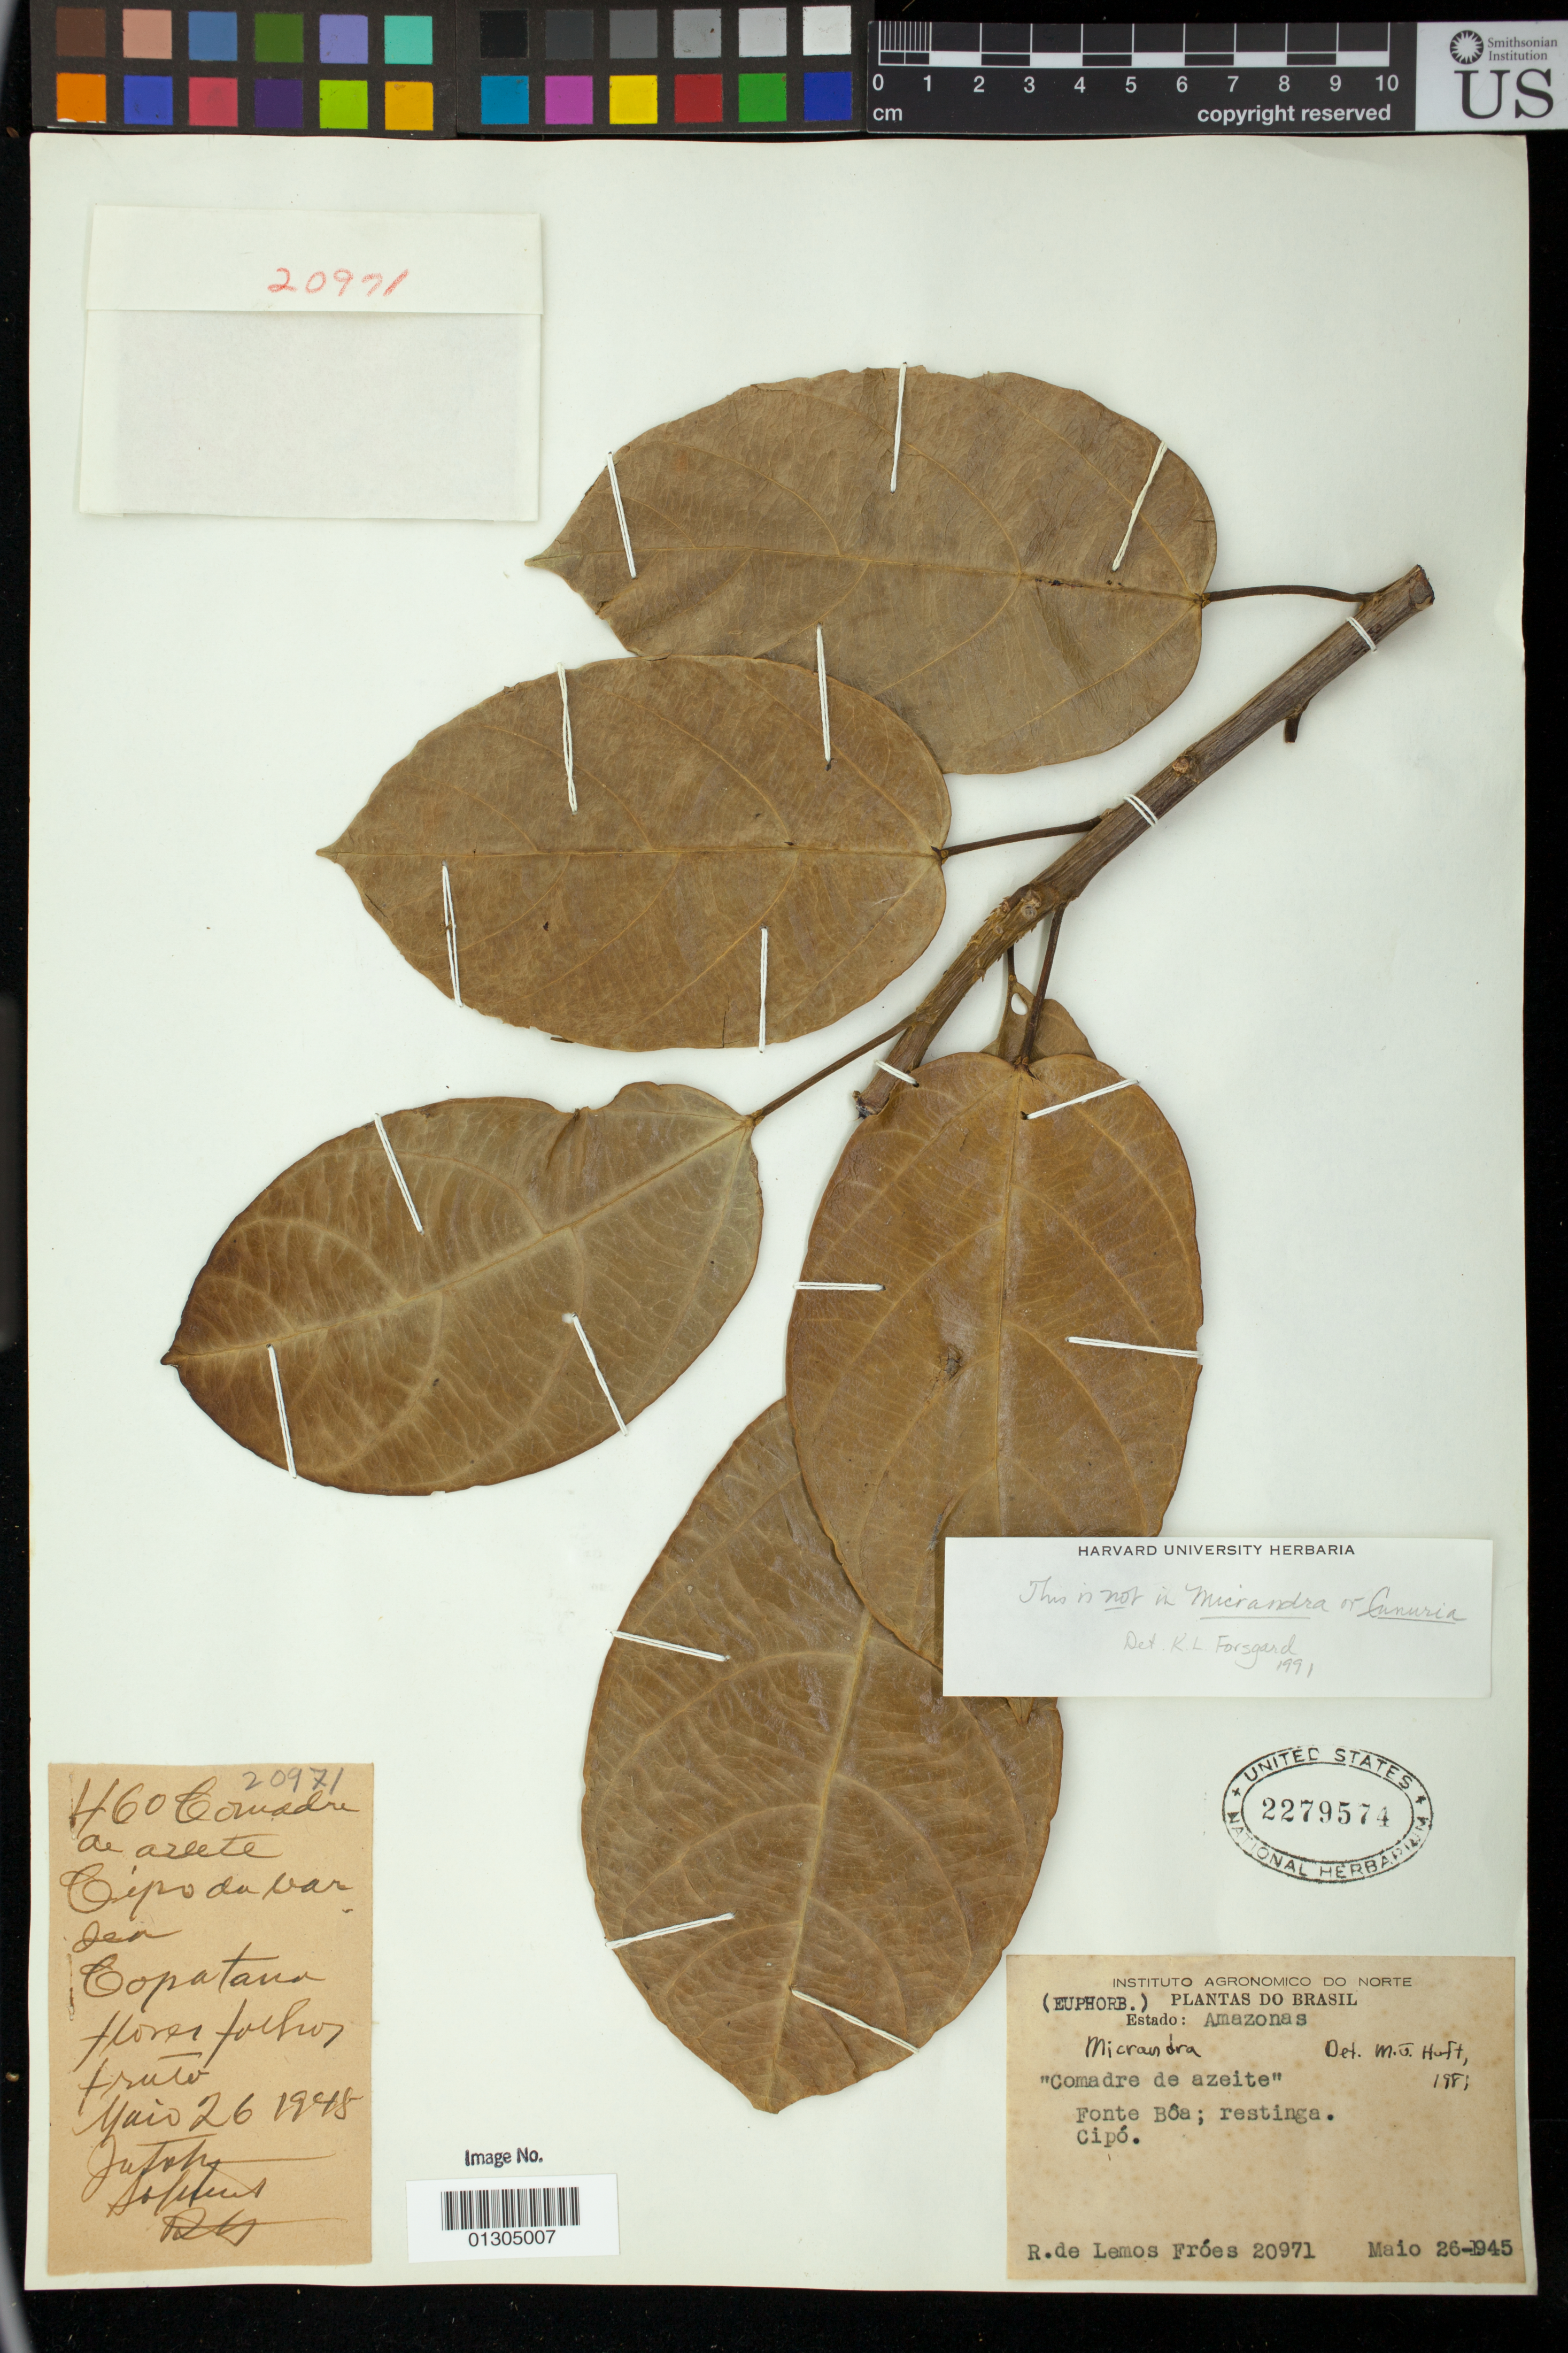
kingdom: Plantae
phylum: Tracheophyta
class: Magnoliopsida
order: Malpighiales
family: Euphorbiaceae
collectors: R. L. Fróes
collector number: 20971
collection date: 1945-05-26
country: Brazil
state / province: Amazonas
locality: Fonte Boa; Cipo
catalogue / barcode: US 2279574